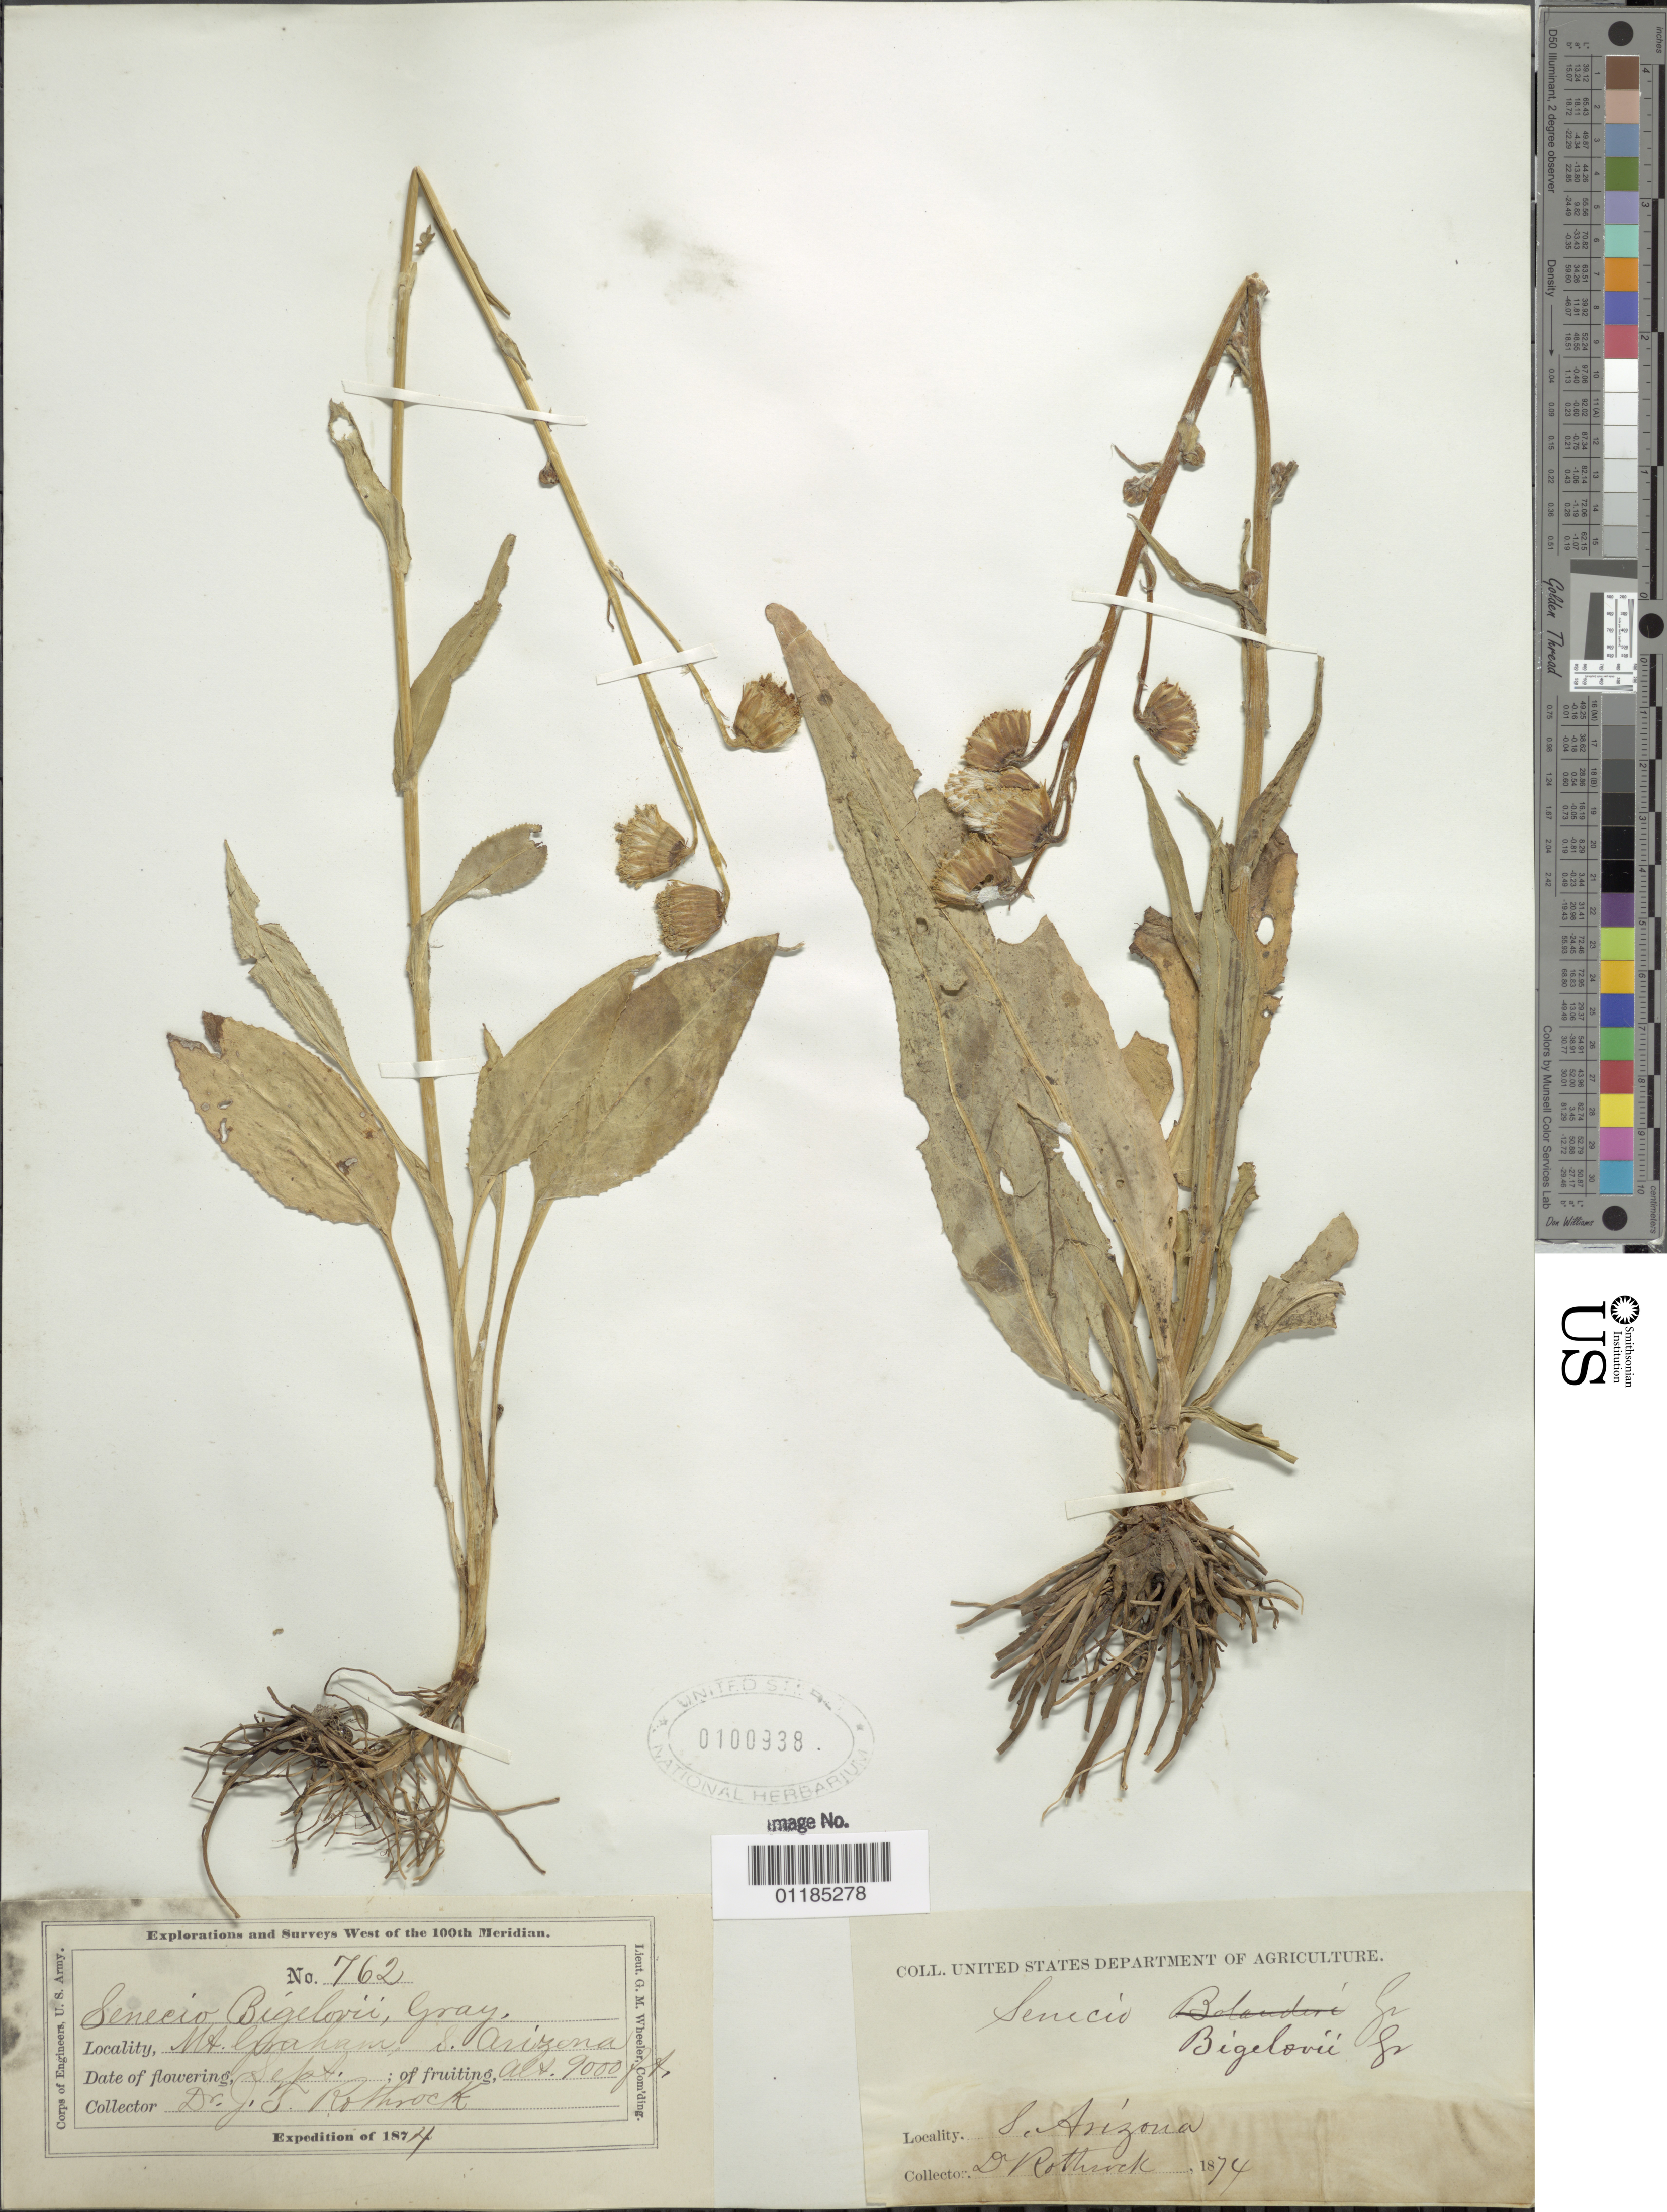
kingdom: Plantae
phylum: Tracheophyta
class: Magnoliopsida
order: Asterales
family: Asteraceae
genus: Senecio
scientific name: Senecio bigelovii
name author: A. Gray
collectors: J. T. Rothrock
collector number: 762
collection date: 1874-09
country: United States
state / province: Arizona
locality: Mt. Graham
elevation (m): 2743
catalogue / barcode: US 100938